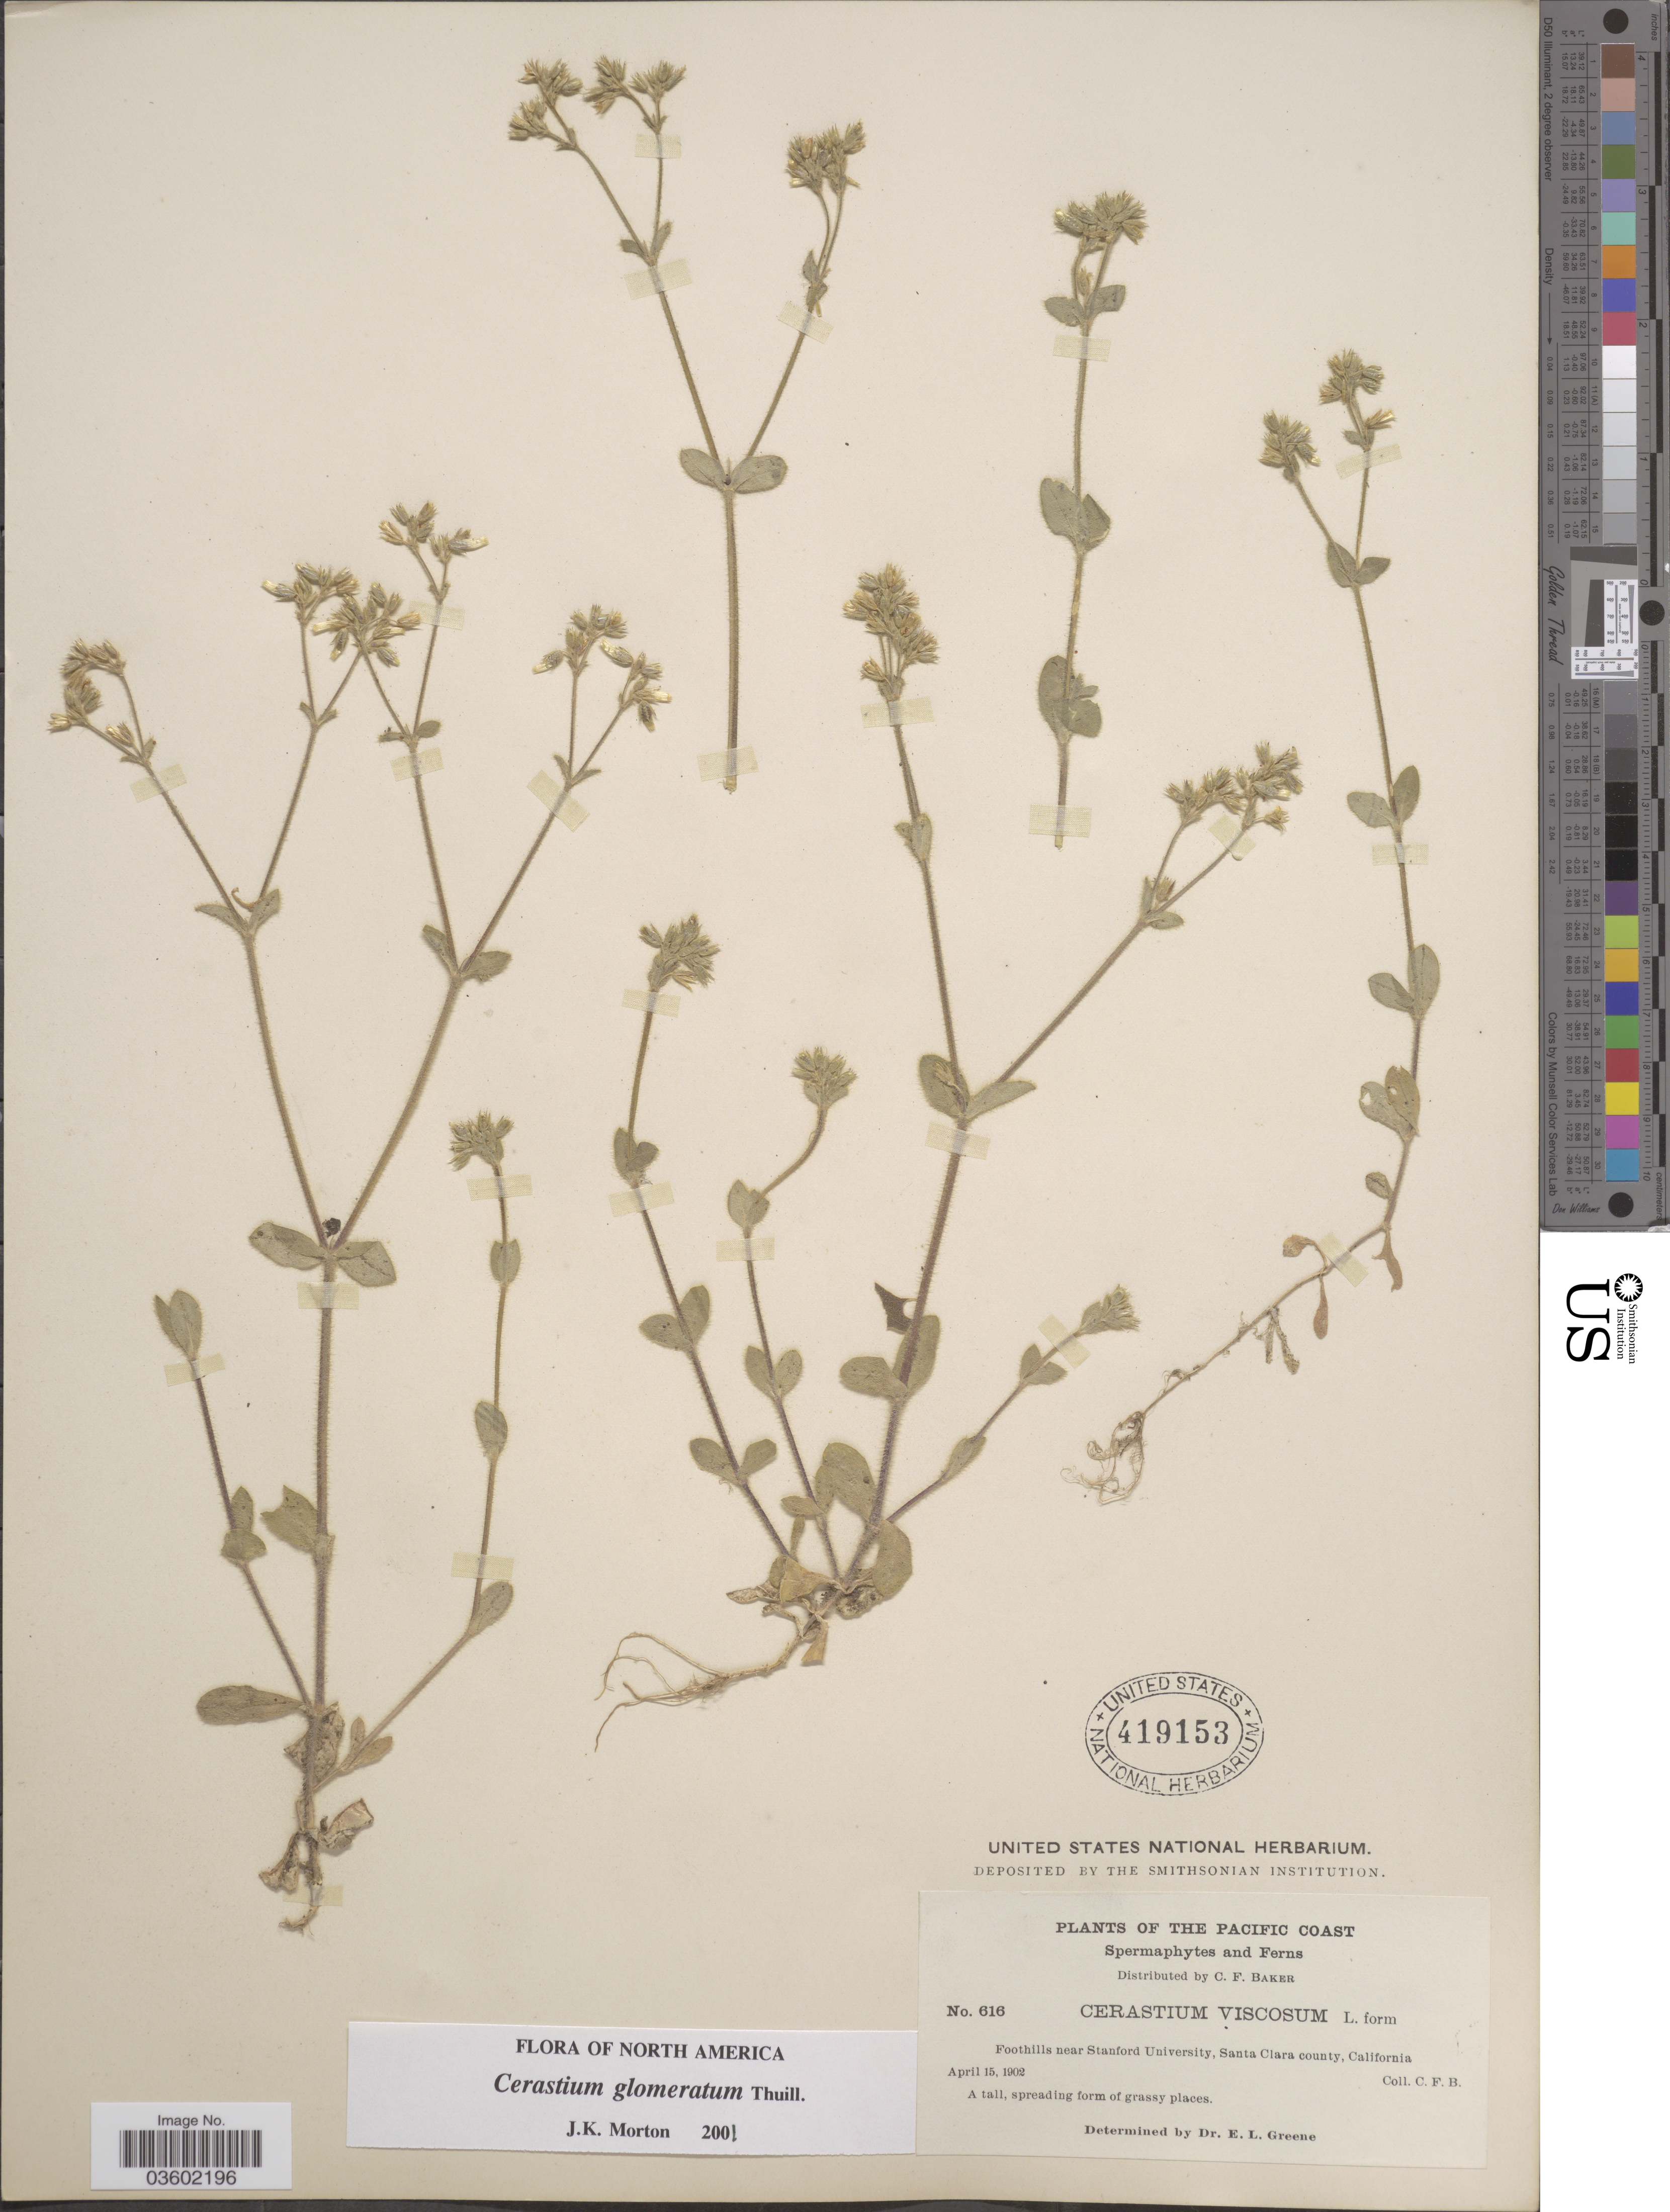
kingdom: Plantae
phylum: Tracheophyta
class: Magnoliopsida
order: Caryophyllales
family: Caryophyllaceae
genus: Cerastium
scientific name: Cerastium viscosum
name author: L.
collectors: C. F. Baker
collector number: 616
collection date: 1902-04-15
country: United States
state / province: California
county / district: Santa Clara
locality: Pacific Coast. Foothills near Stanford University, Santa Clara county.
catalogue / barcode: US 419153